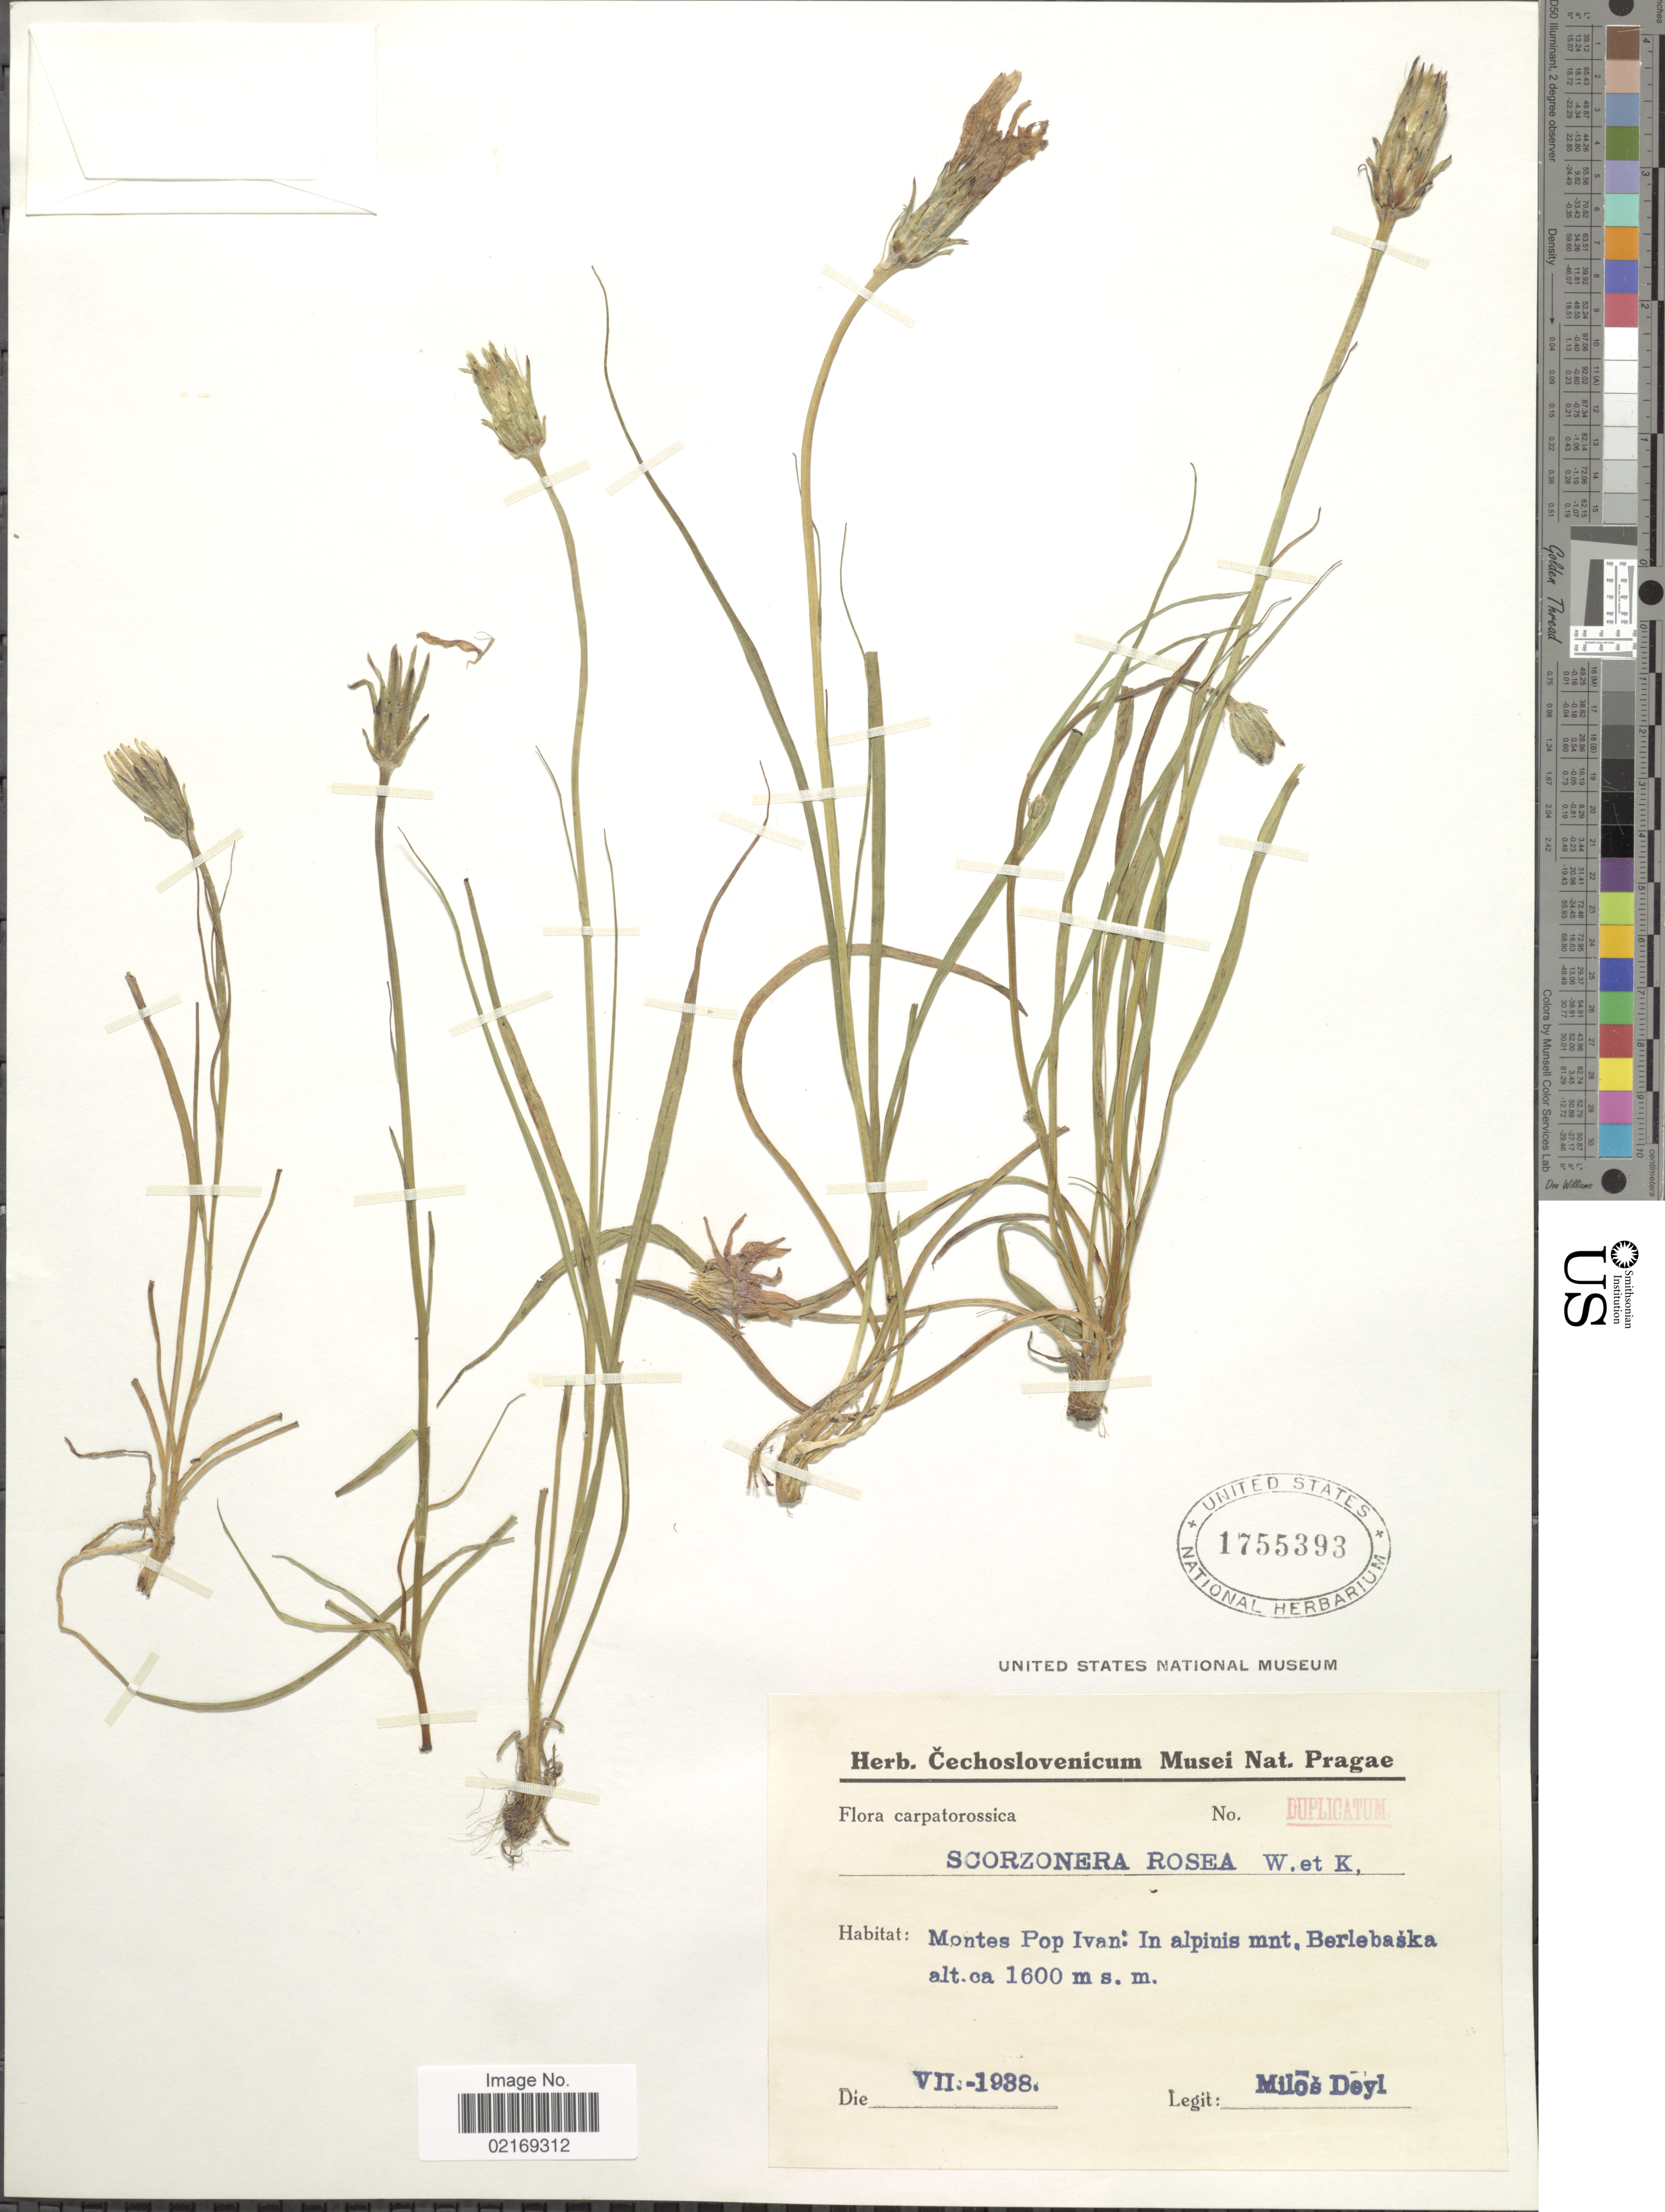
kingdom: Plantae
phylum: Tracheophyta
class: Magnoliopsida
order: Asterales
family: Asteraceae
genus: Podospermum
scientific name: Podospermum roseum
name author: (Waldst. & Kit.) Gemeinholzer & Greuter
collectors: M. Deyl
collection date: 1938-07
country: Ukraine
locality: Carpatorossica, Montes Pop Ivan: In alpinis mnt. Berlebaska.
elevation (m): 1600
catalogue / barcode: US 1755393